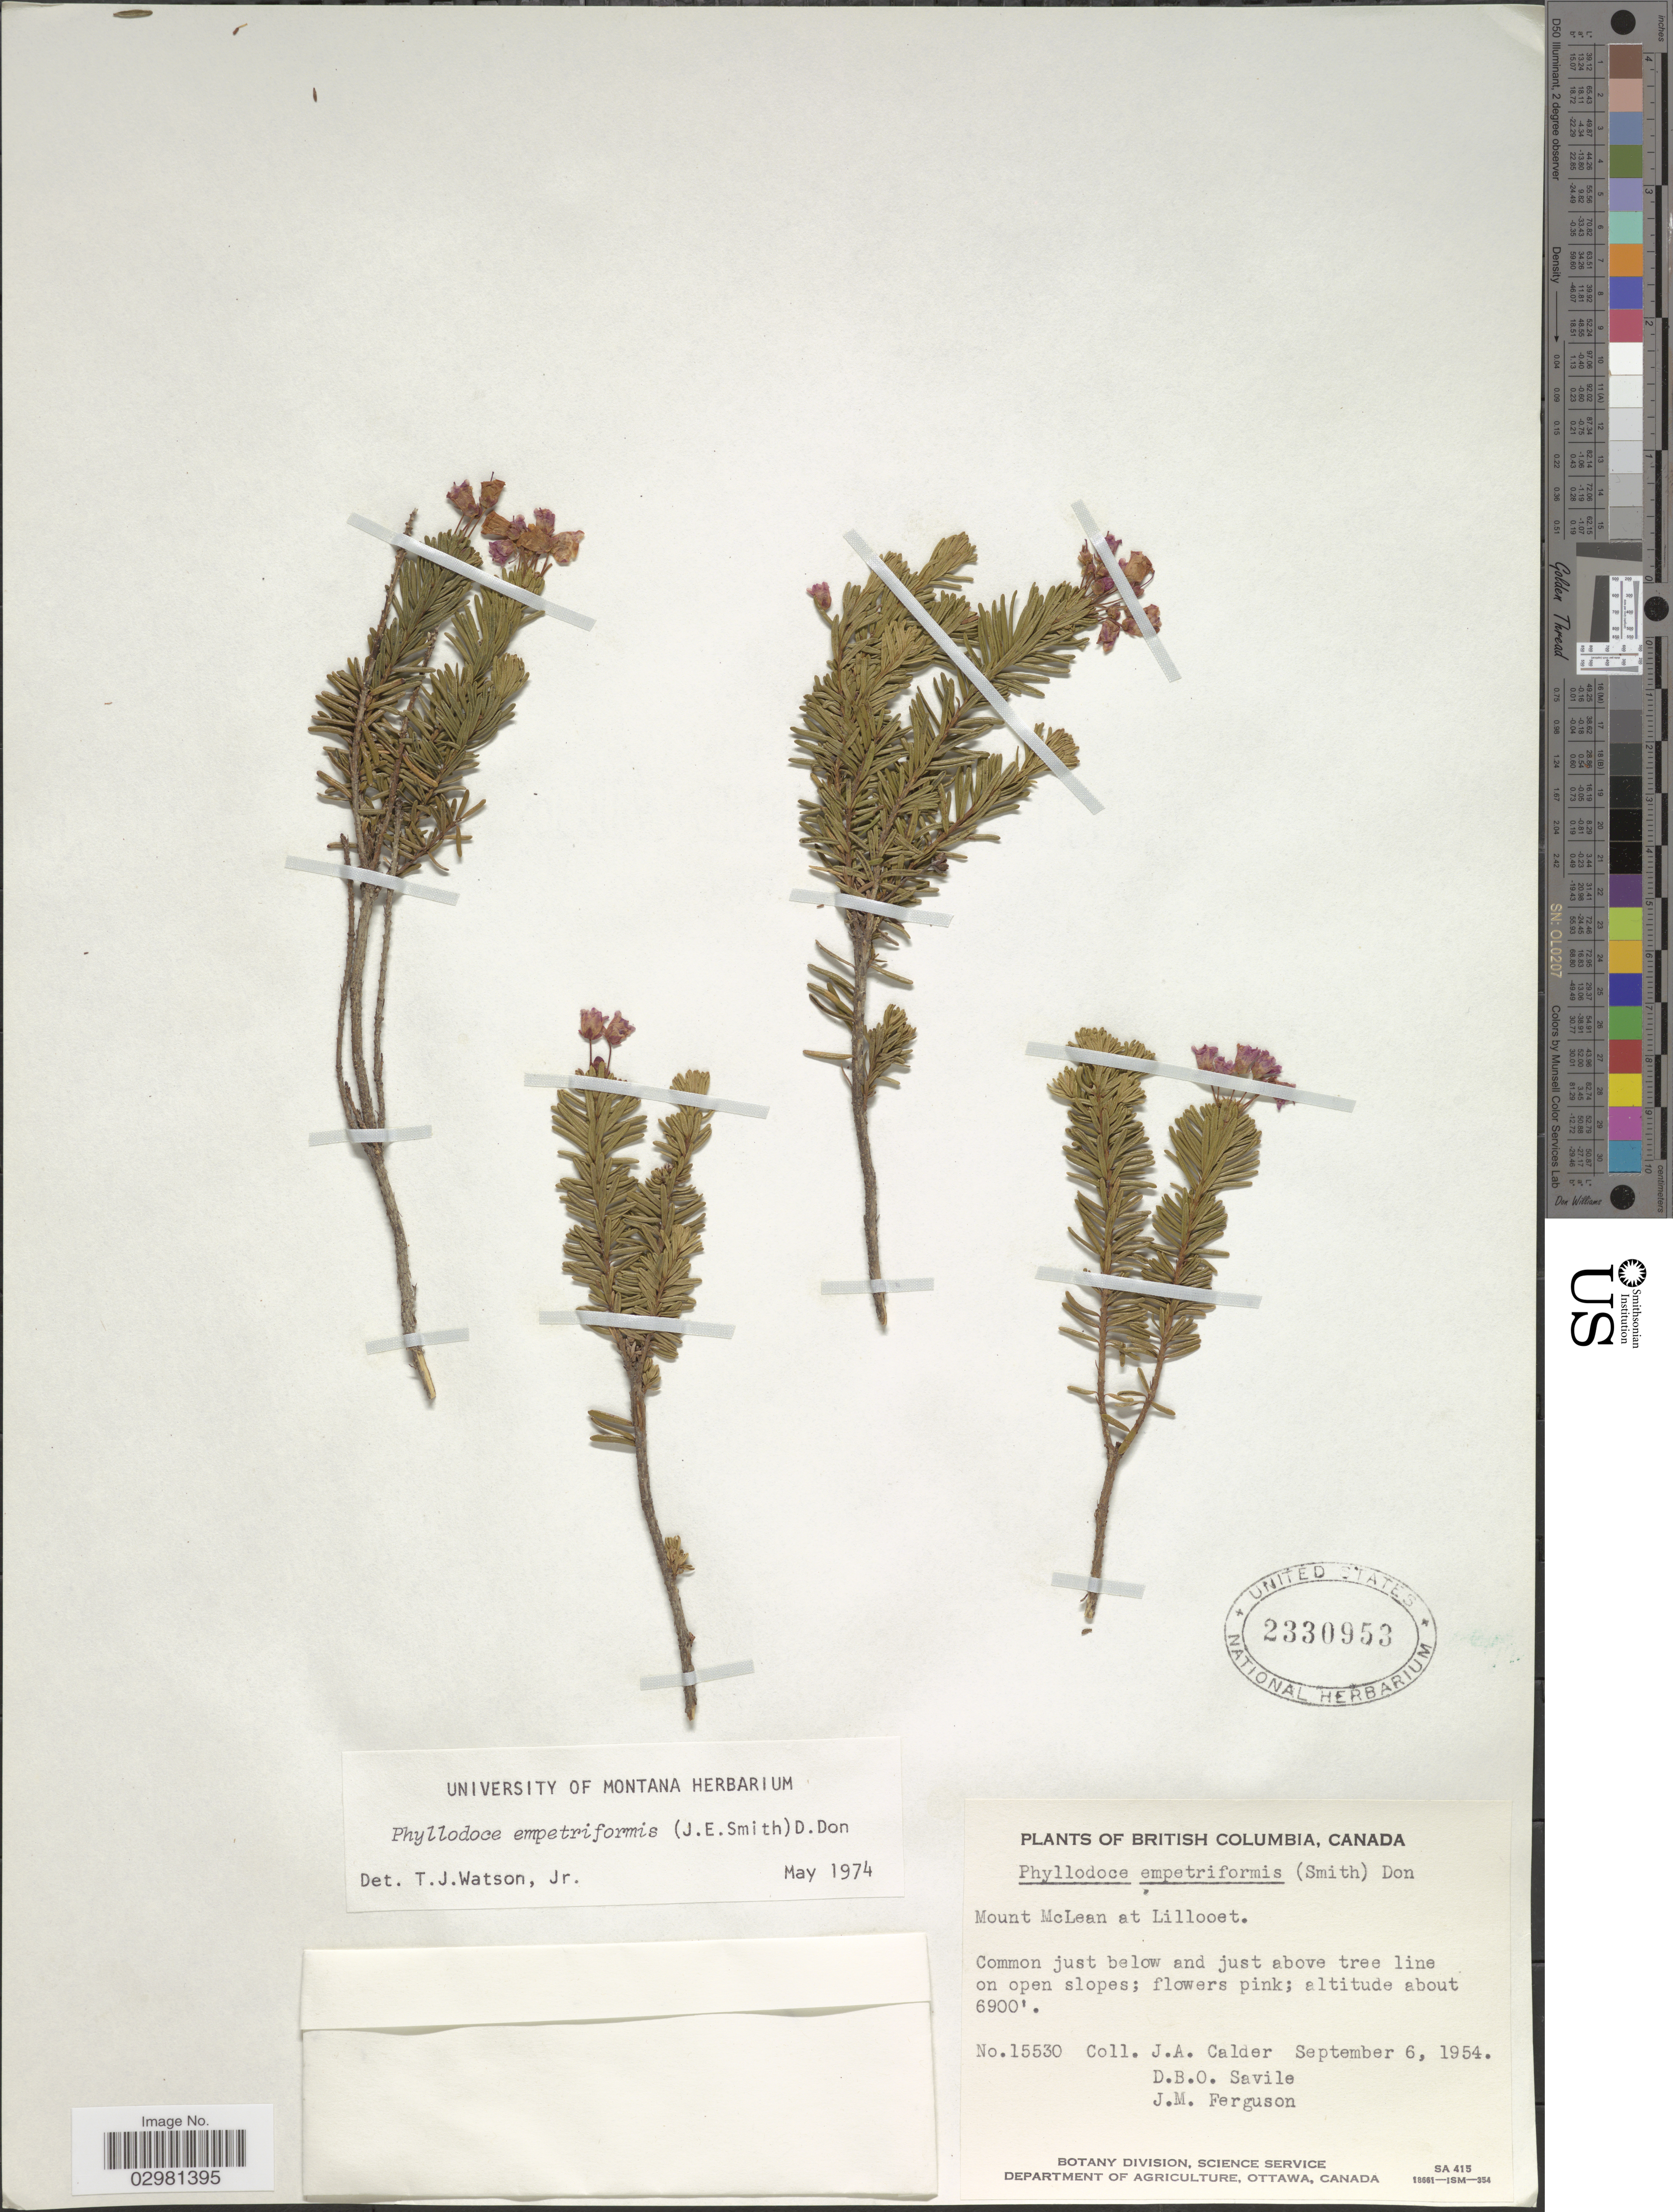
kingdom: Plantae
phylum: Tracheophyta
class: Magnoliopsida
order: Ericales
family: Ericaceae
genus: Phyllodoce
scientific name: Phyllodoce empetiformis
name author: (Small) D. Don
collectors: J. A. Calder, D. Savile & J. M. Ferguson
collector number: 15530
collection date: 1954-09-06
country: Canada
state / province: British Columbia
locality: Mount McLean at Lillooet.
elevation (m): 2103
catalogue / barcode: US 2330953